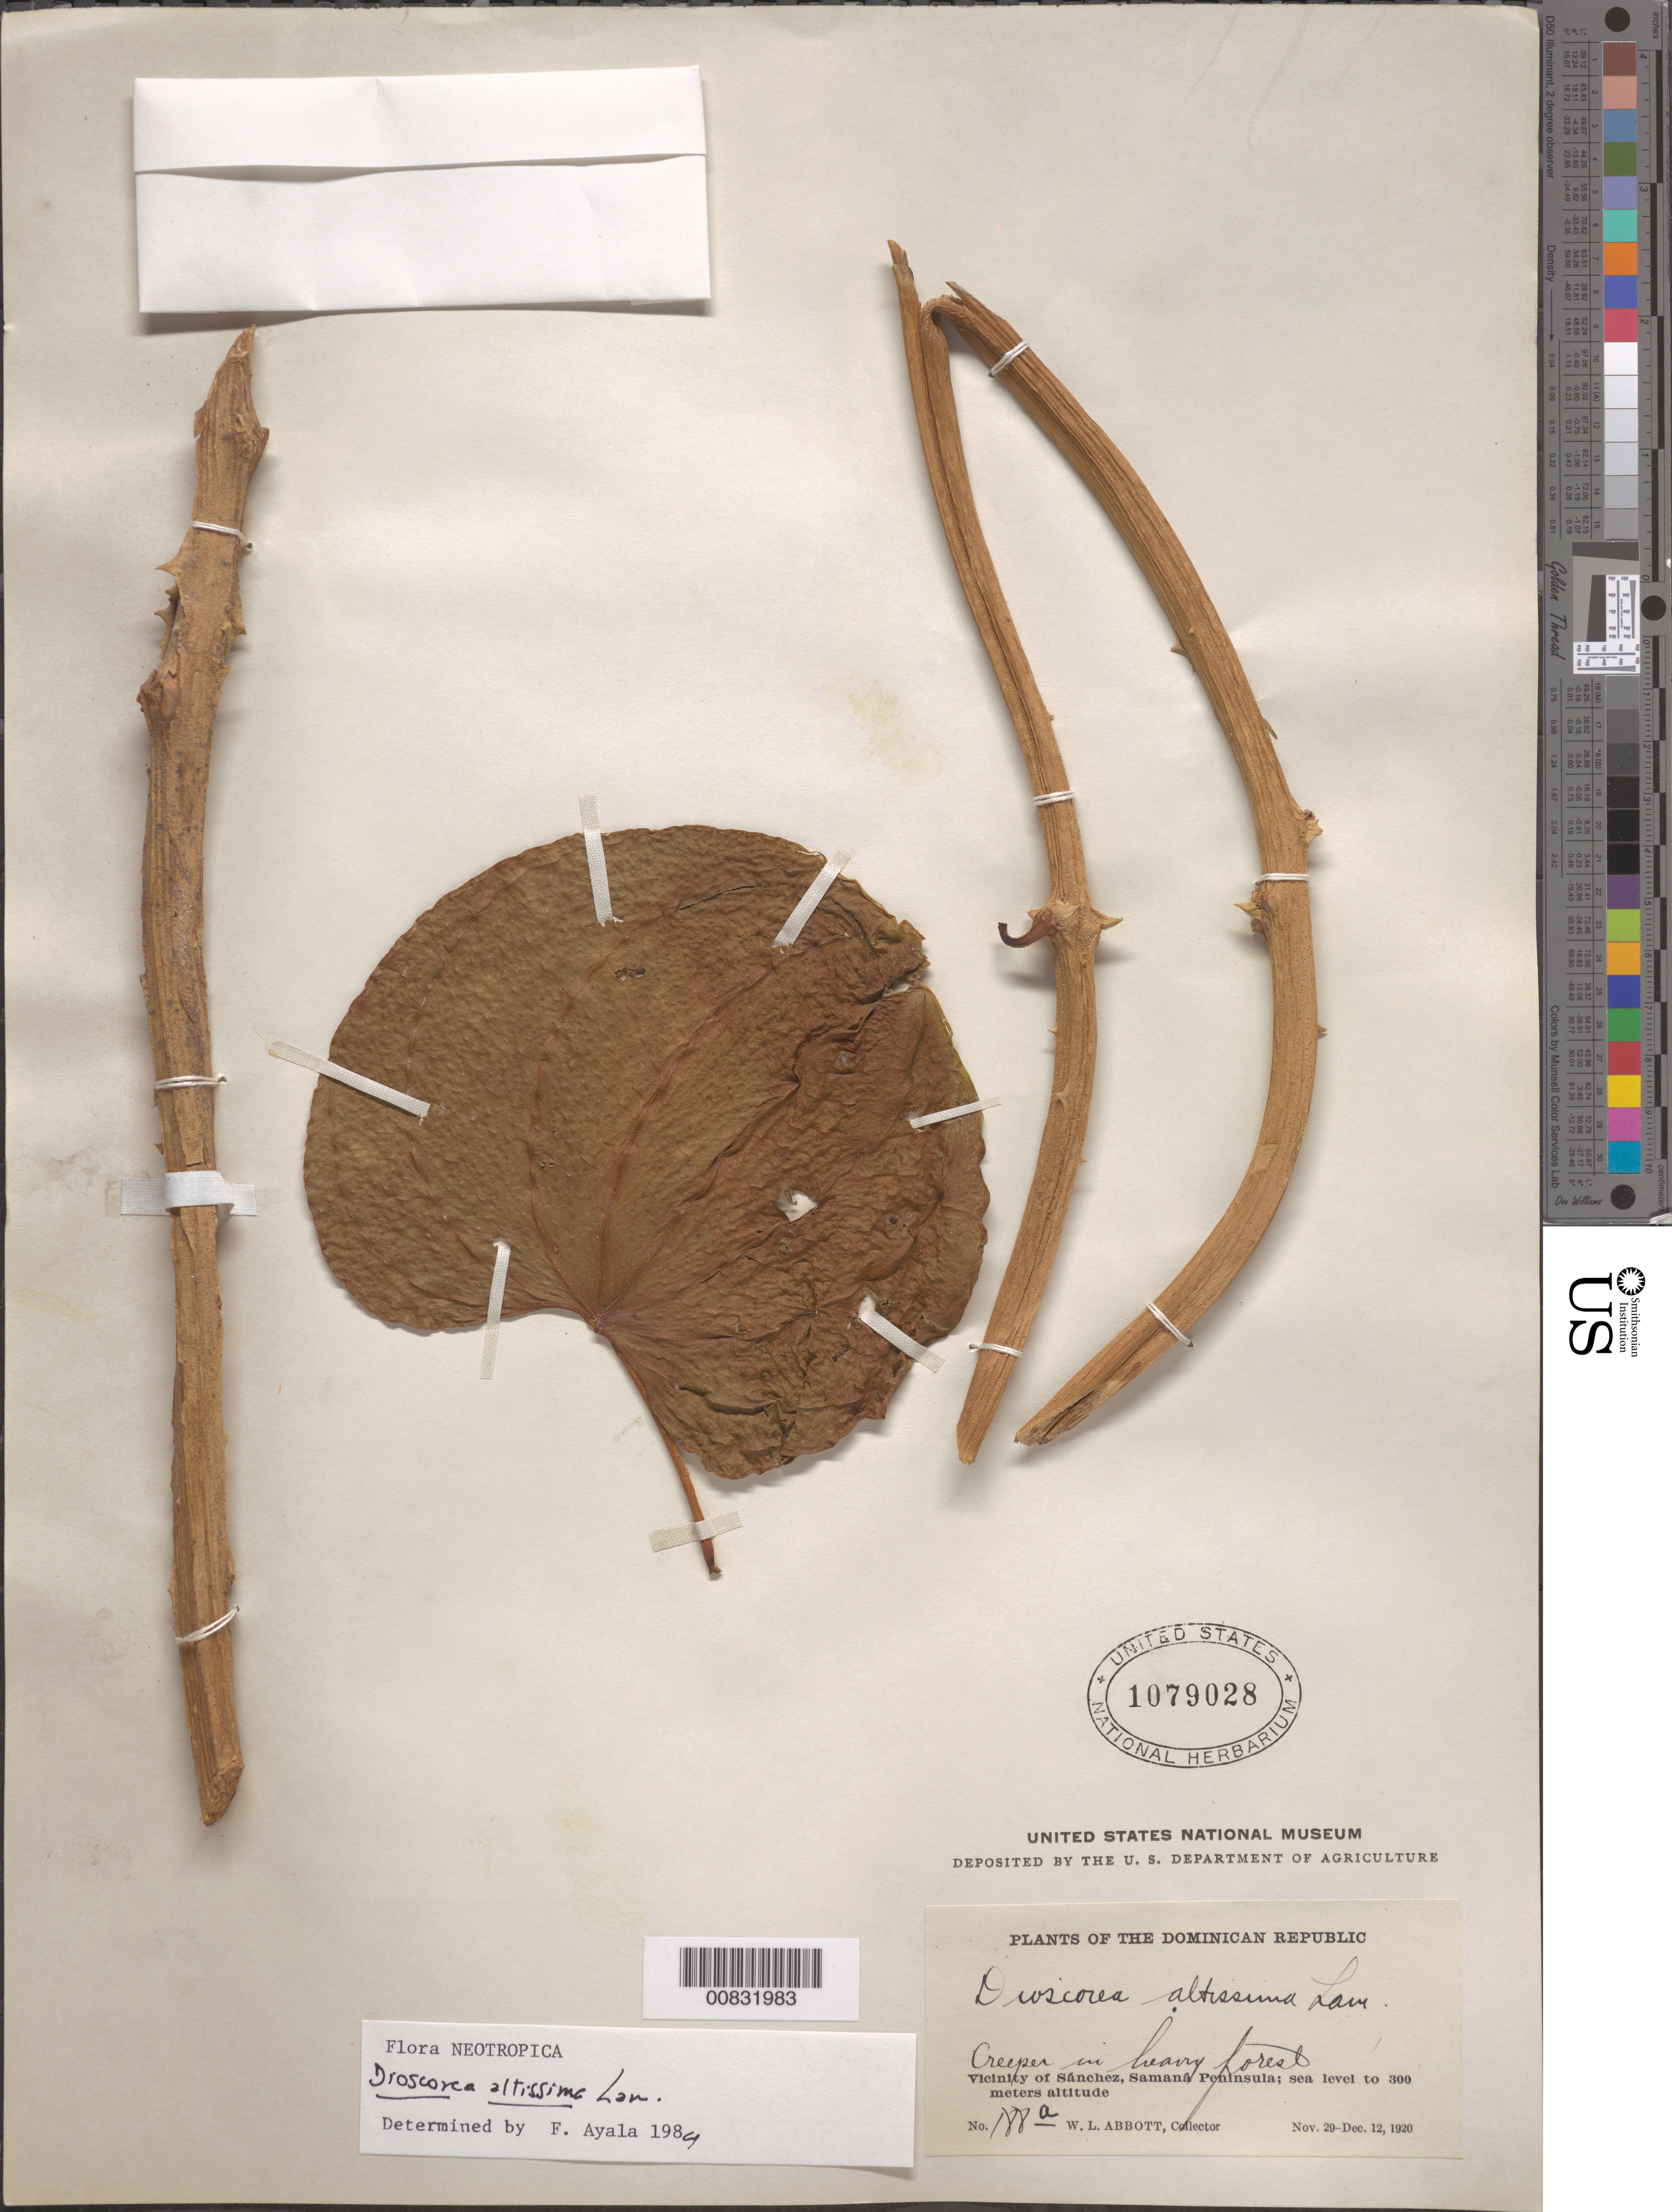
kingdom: Plantae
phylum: Tracheophyta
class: Liliopsida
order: Dioscoreales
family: Dioscoreaceae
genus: Dioscorea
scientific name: Dioscorea altissima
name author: Lam.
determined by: Ayala F., Franklin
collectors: W. L. Abbott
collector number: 188a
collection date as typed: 29 Nov 1920 to 12 Dec 1920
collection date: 1920-11-29/1920-12-12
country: Dominican Republic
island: Hispaniola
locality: Vicinity of Sánchez, Samaná Peninsula.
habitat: Creeper in heavy forest.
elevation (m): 0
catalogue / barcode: US 1079028